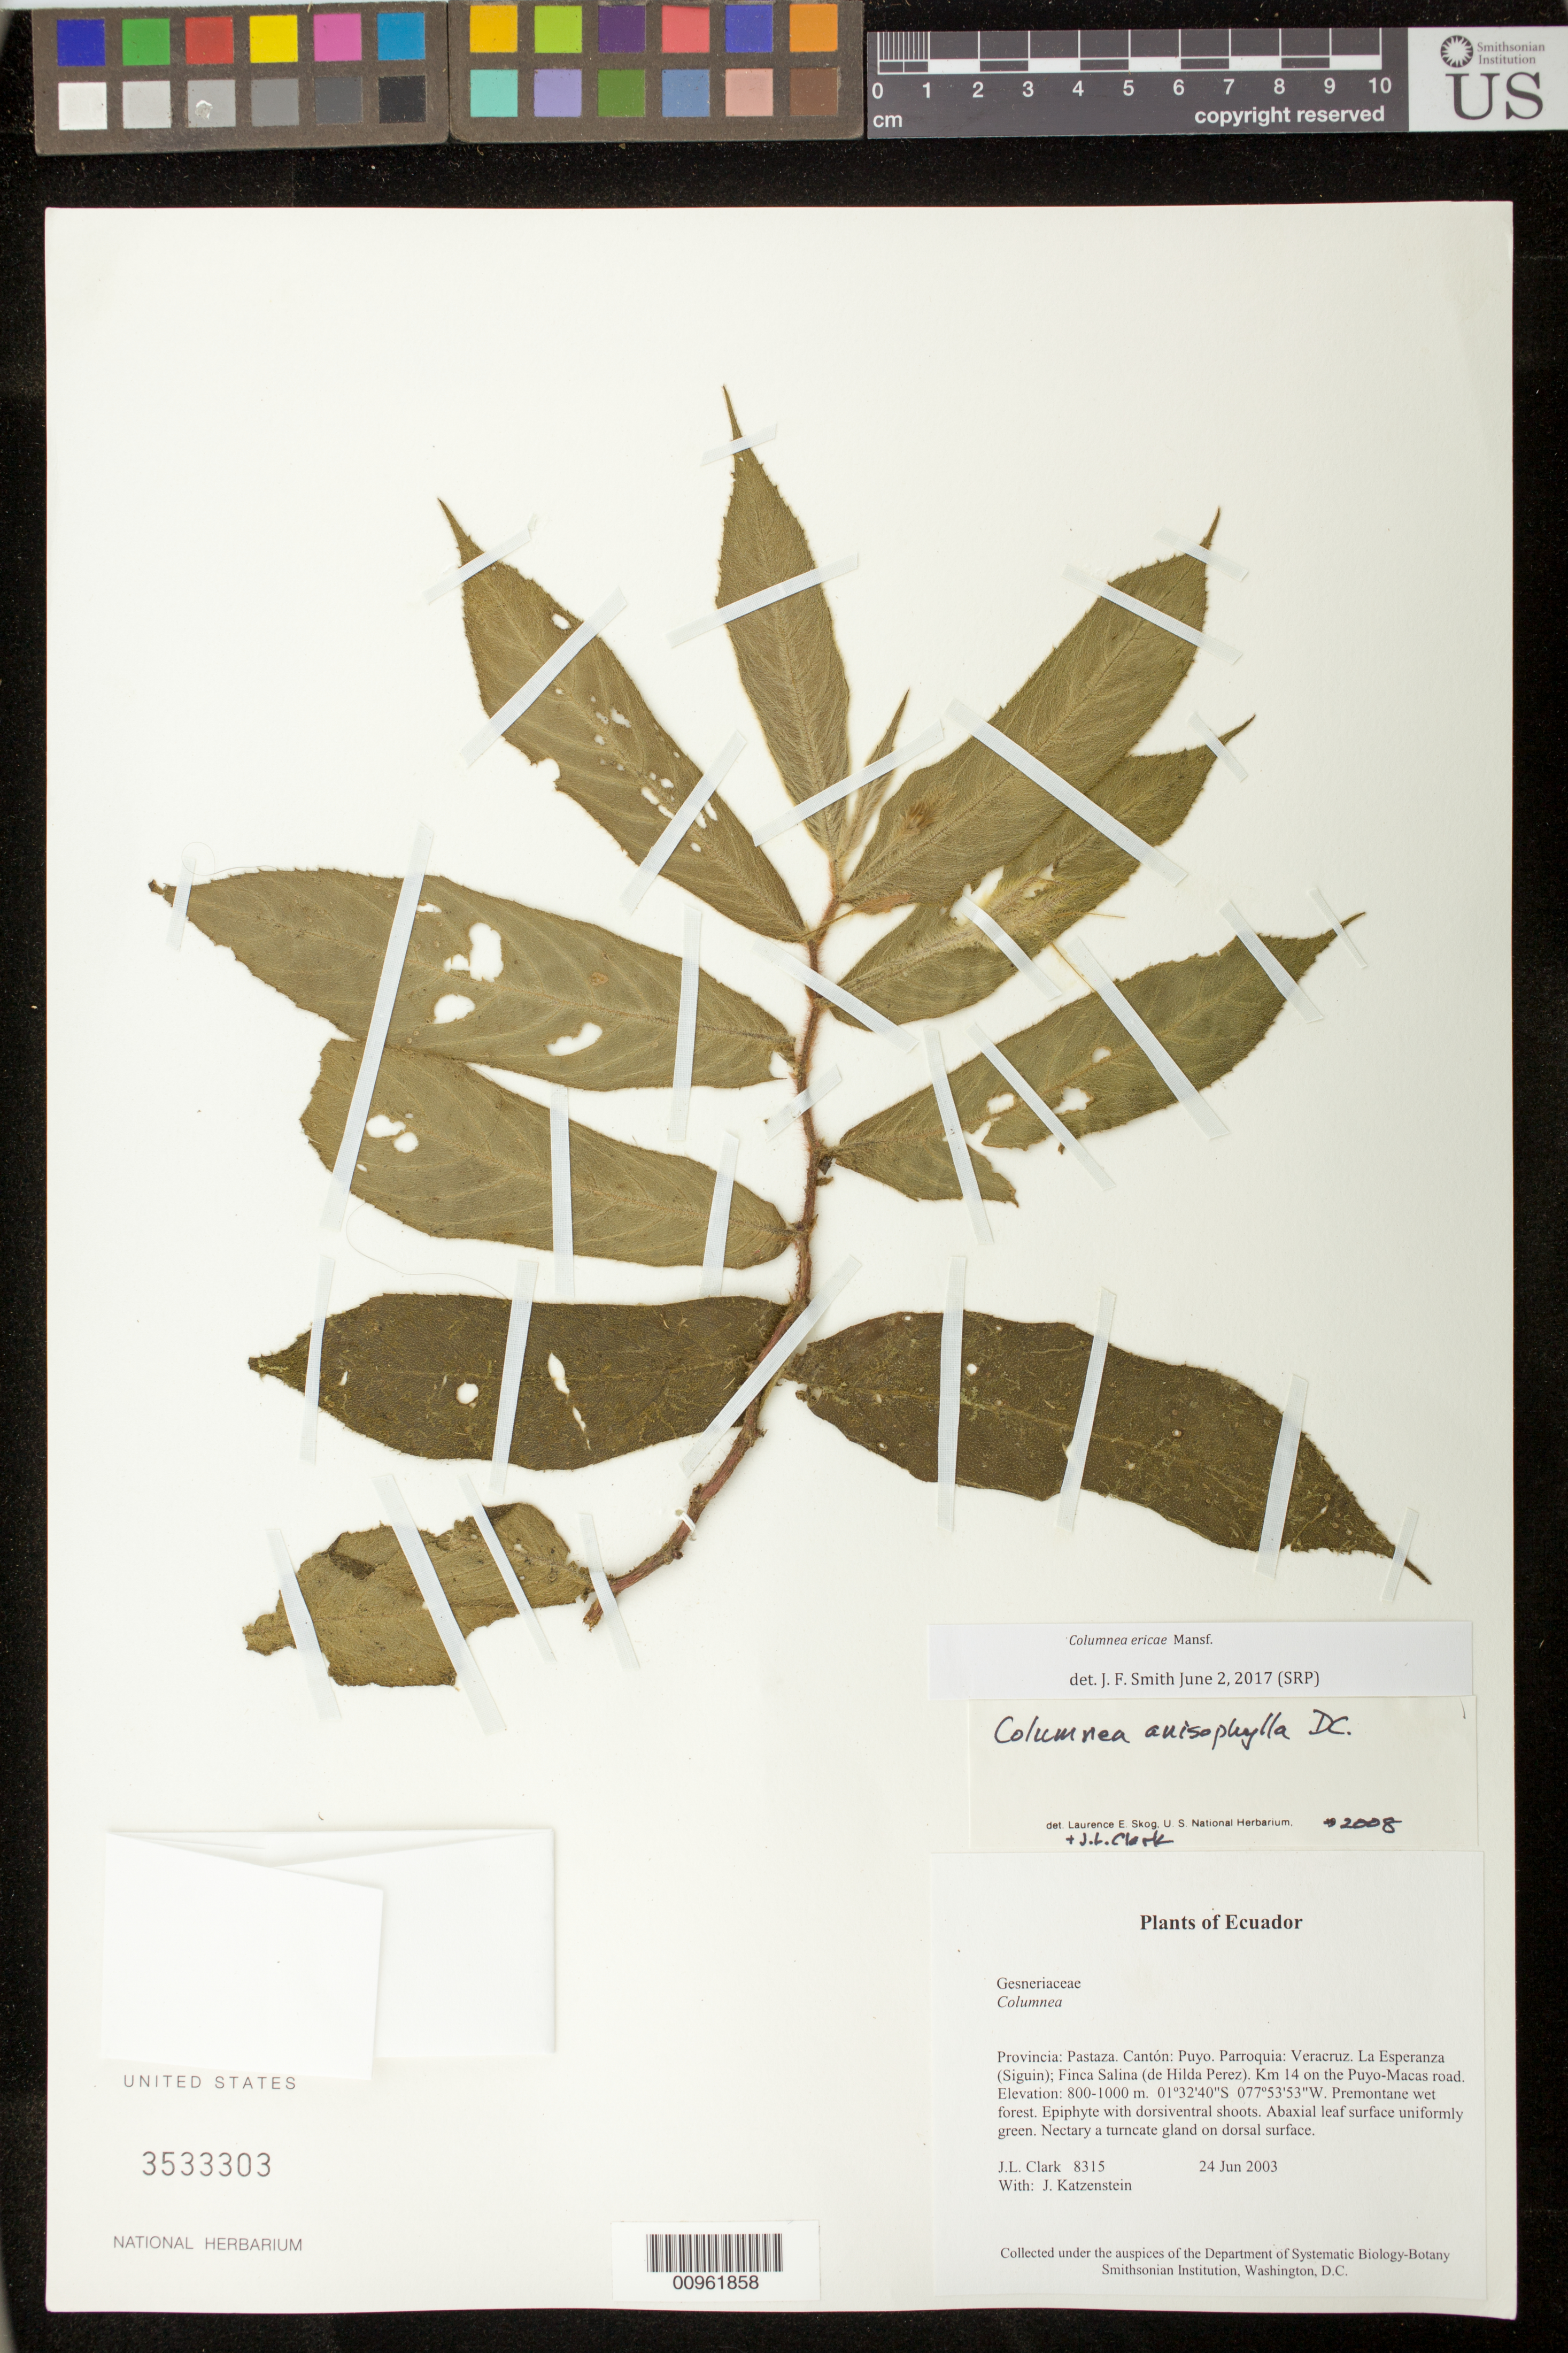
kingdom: Plantae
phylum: Tracheophyta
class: Magnoliopsida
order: Lamiales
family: Gesneriaceae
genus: Columnea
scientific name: Columnea ericae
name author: Mansf.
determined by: Smith, J. F.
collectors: J. L. Clark & J. Katzenstein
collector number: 8315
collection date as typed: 24 Jun 2003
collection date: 2003-06-24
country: Ecuador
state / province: Pastaza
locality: Puyo. Parroquia: Veracruz. La Esperanza (Siguin); Finca Salina (de Hilda Perez). Km 14 on the Puyo-Macas road.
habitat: Premontane wet forest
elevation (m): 800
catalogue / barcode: US 3533303